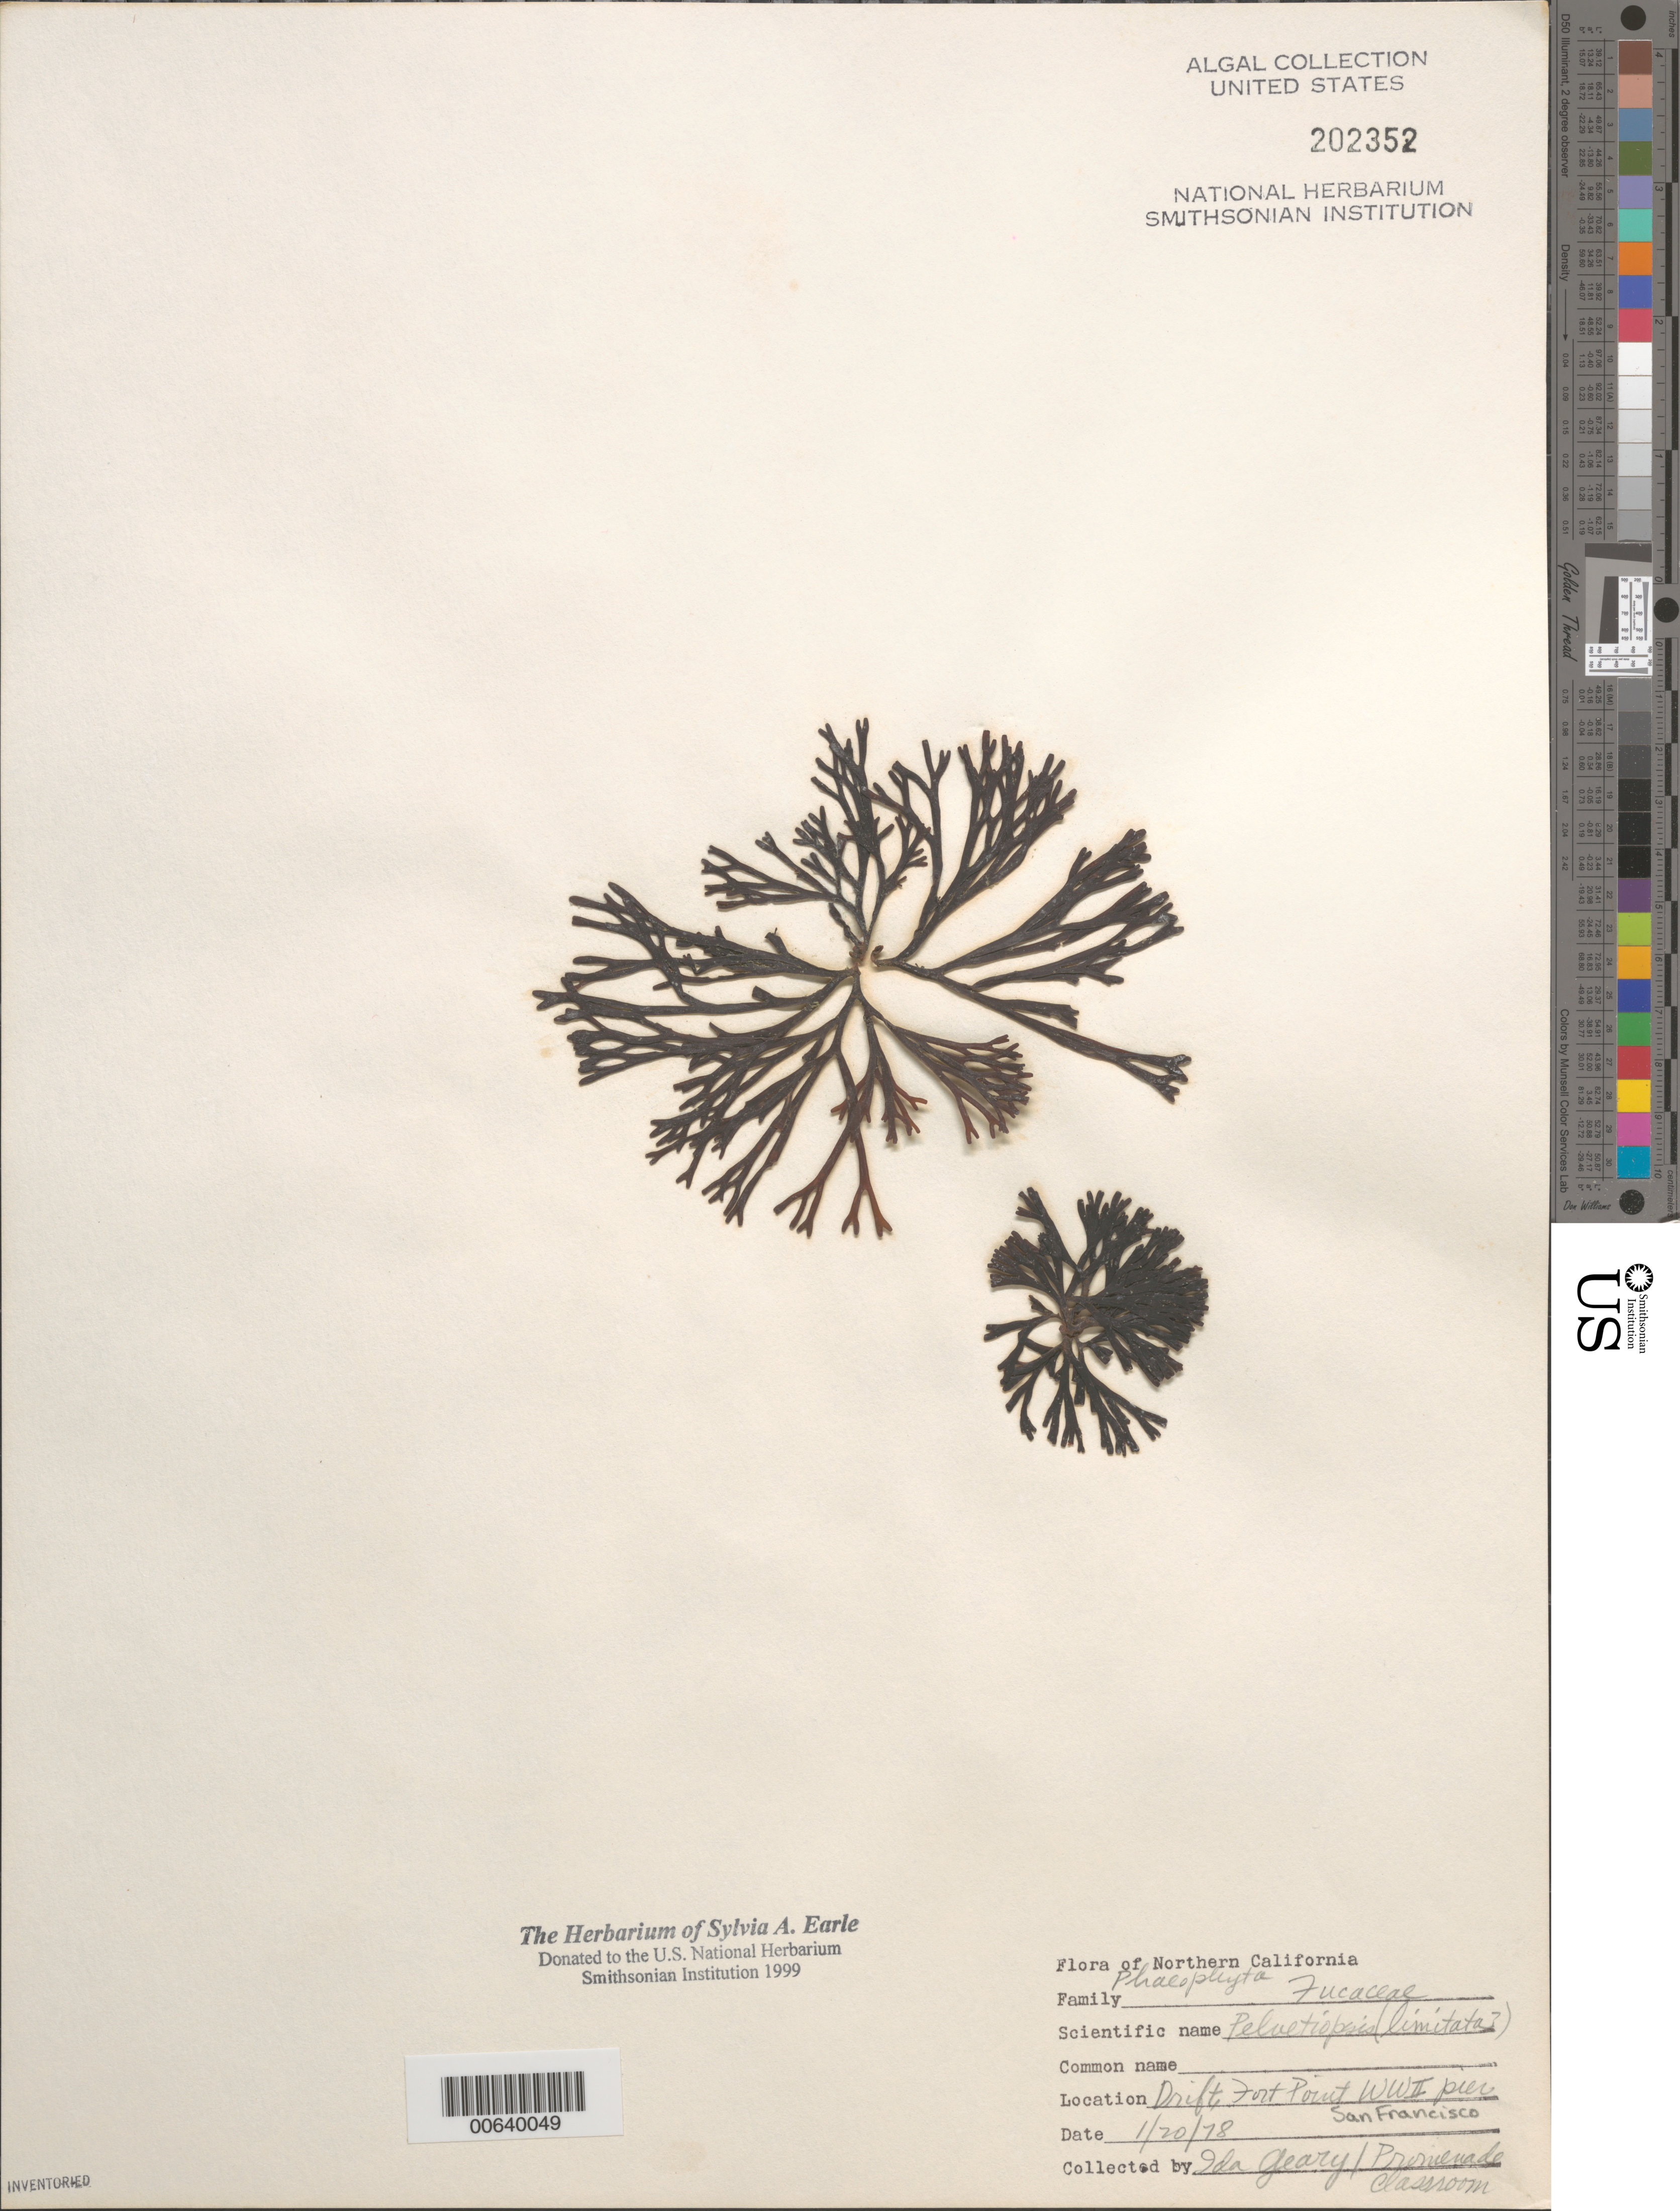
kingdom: Chromista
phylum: Ochrophyta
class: Phaeophyceae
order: Fucales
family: Fucaceae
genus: Pelvetiopsis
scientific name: Pelvetiopsis limitata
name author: N.L. Gardner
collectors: I. Geary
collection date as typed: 20 Jan 1978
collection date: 1978-01-20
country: United States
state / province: California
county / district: San Francisco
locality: San Francisco, Fort Point, World War II Pier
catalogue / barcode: US 202352